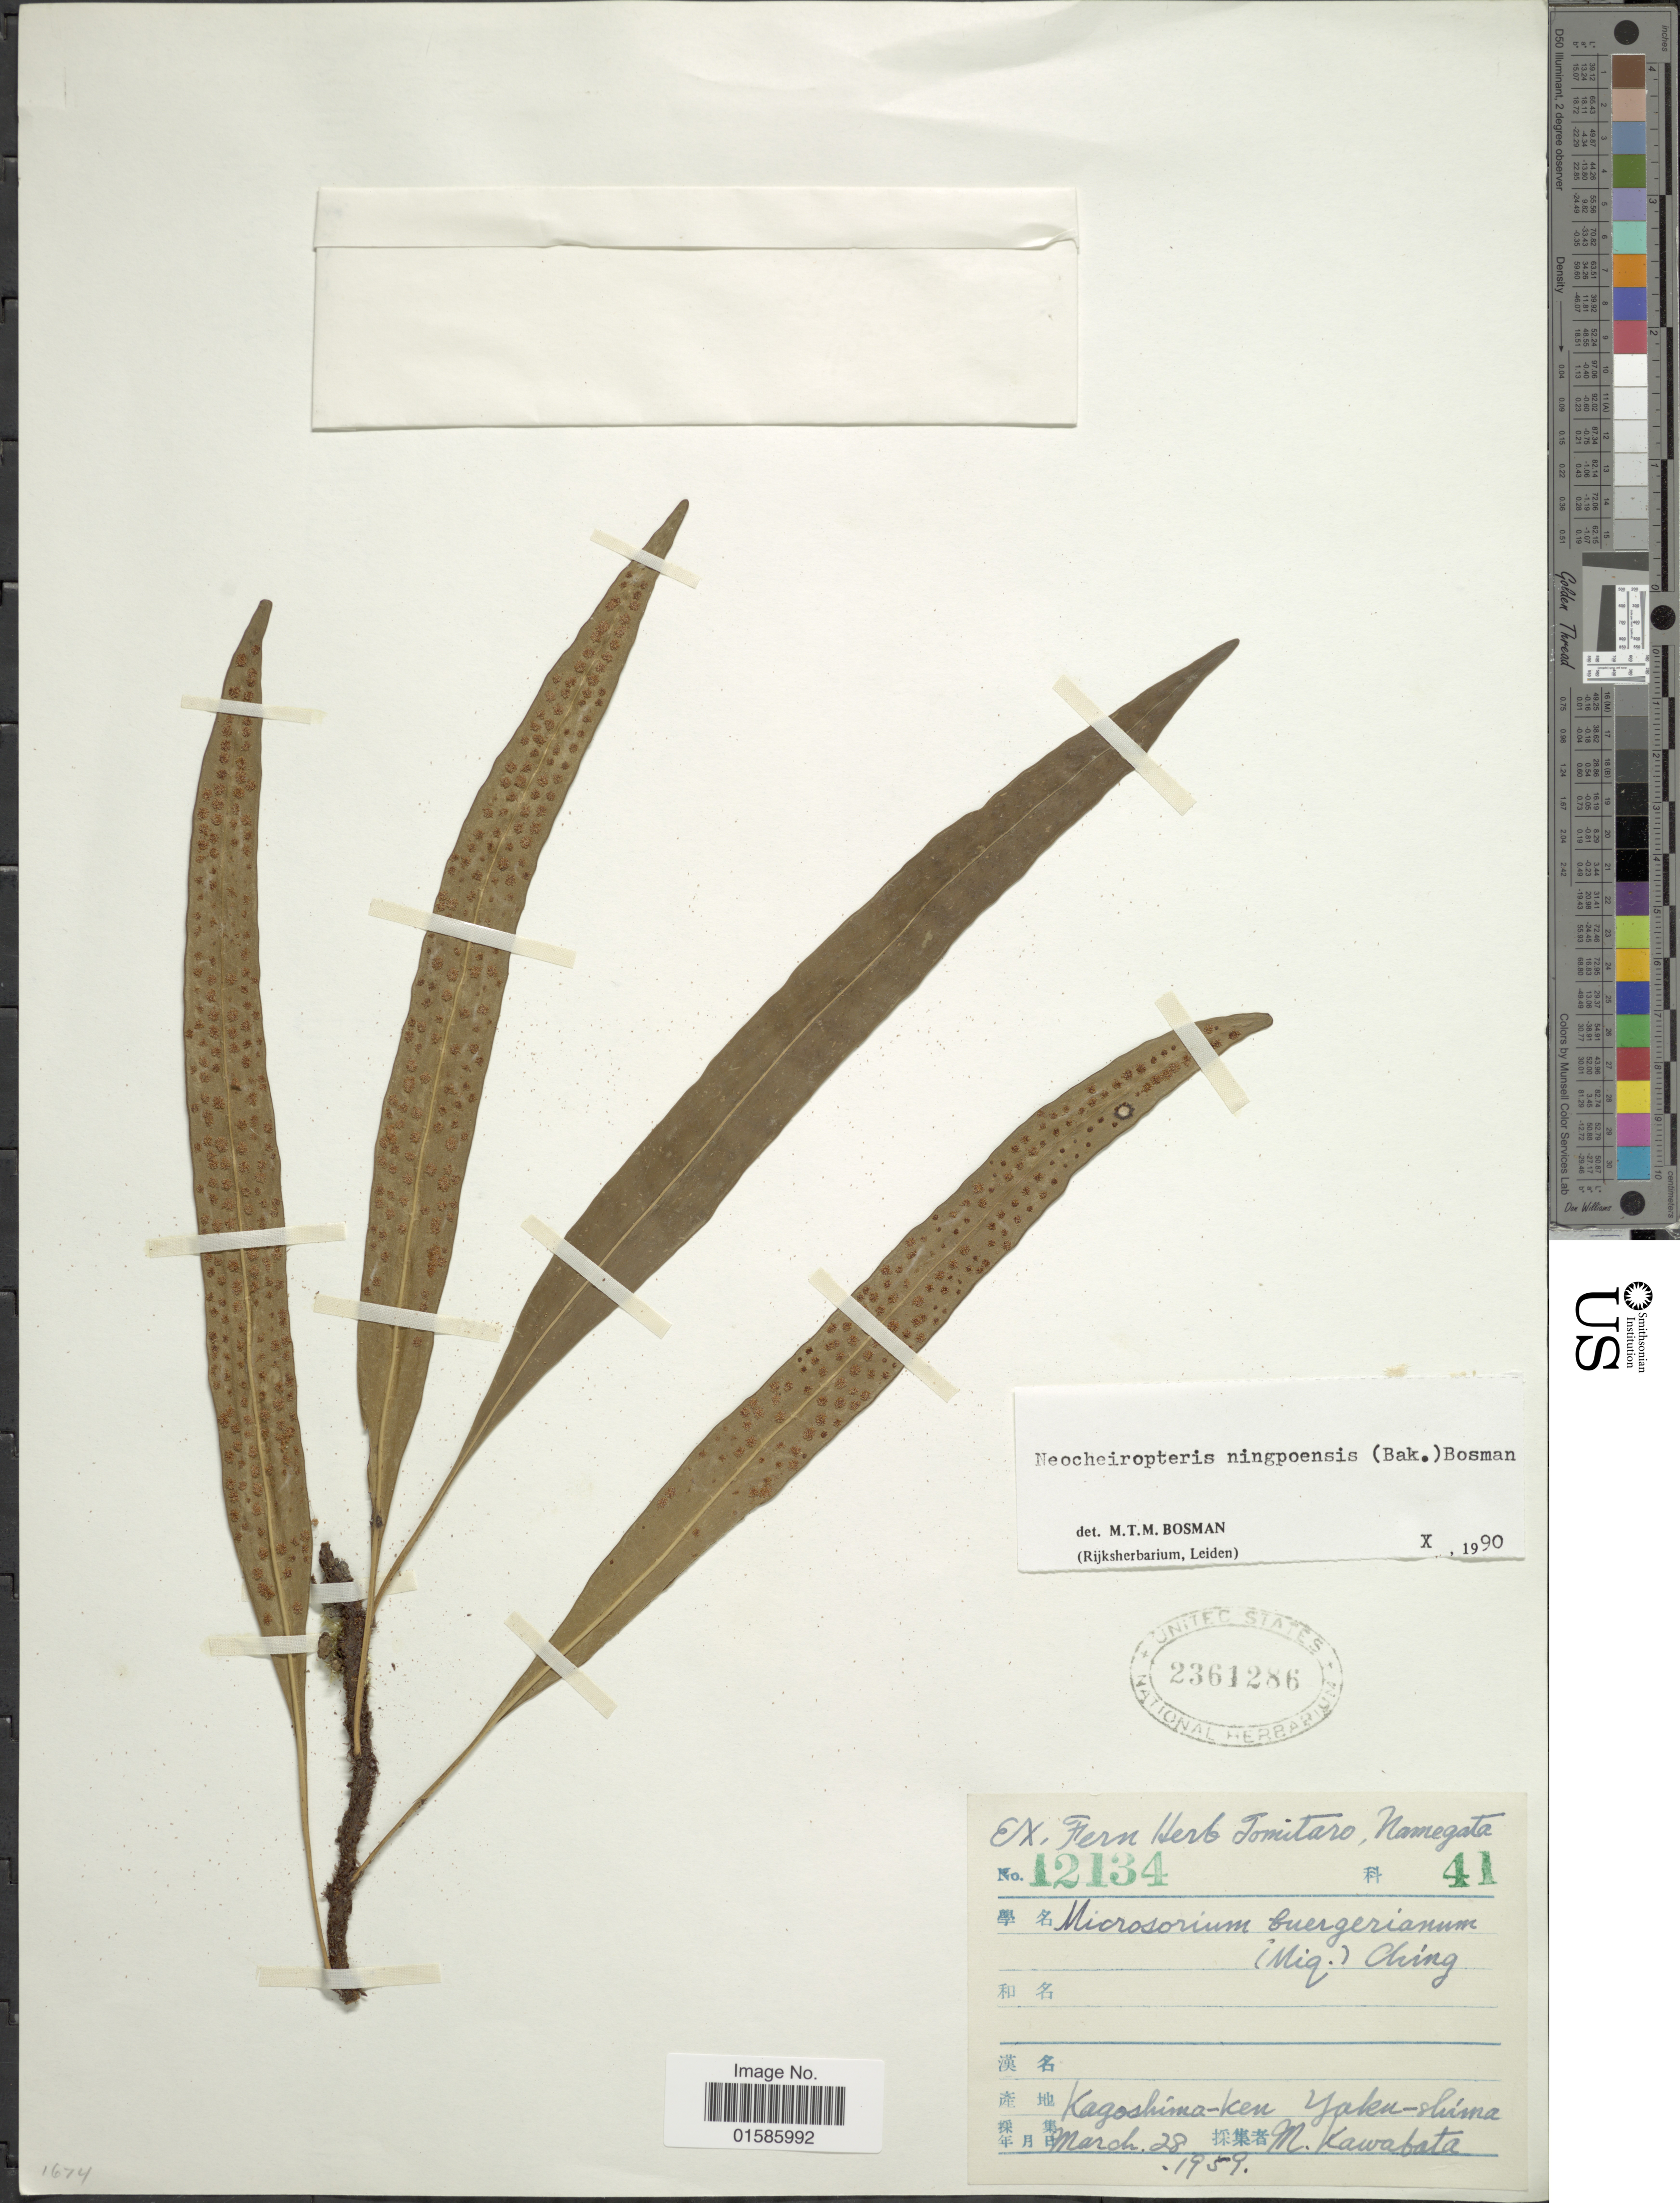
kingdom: Plantae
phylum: Tracheophyta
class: Polypodiopsida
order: Polypodiales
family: Polypodiaceae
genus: Microsorum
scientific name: Microsorum ningpoensis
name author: (Baker)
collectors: M. Kawabata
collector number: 12134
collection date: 1959-03-28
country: Japan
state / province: Kagosima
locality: Kagoshima-ken, Yaku-shima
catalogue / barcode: US 2361286